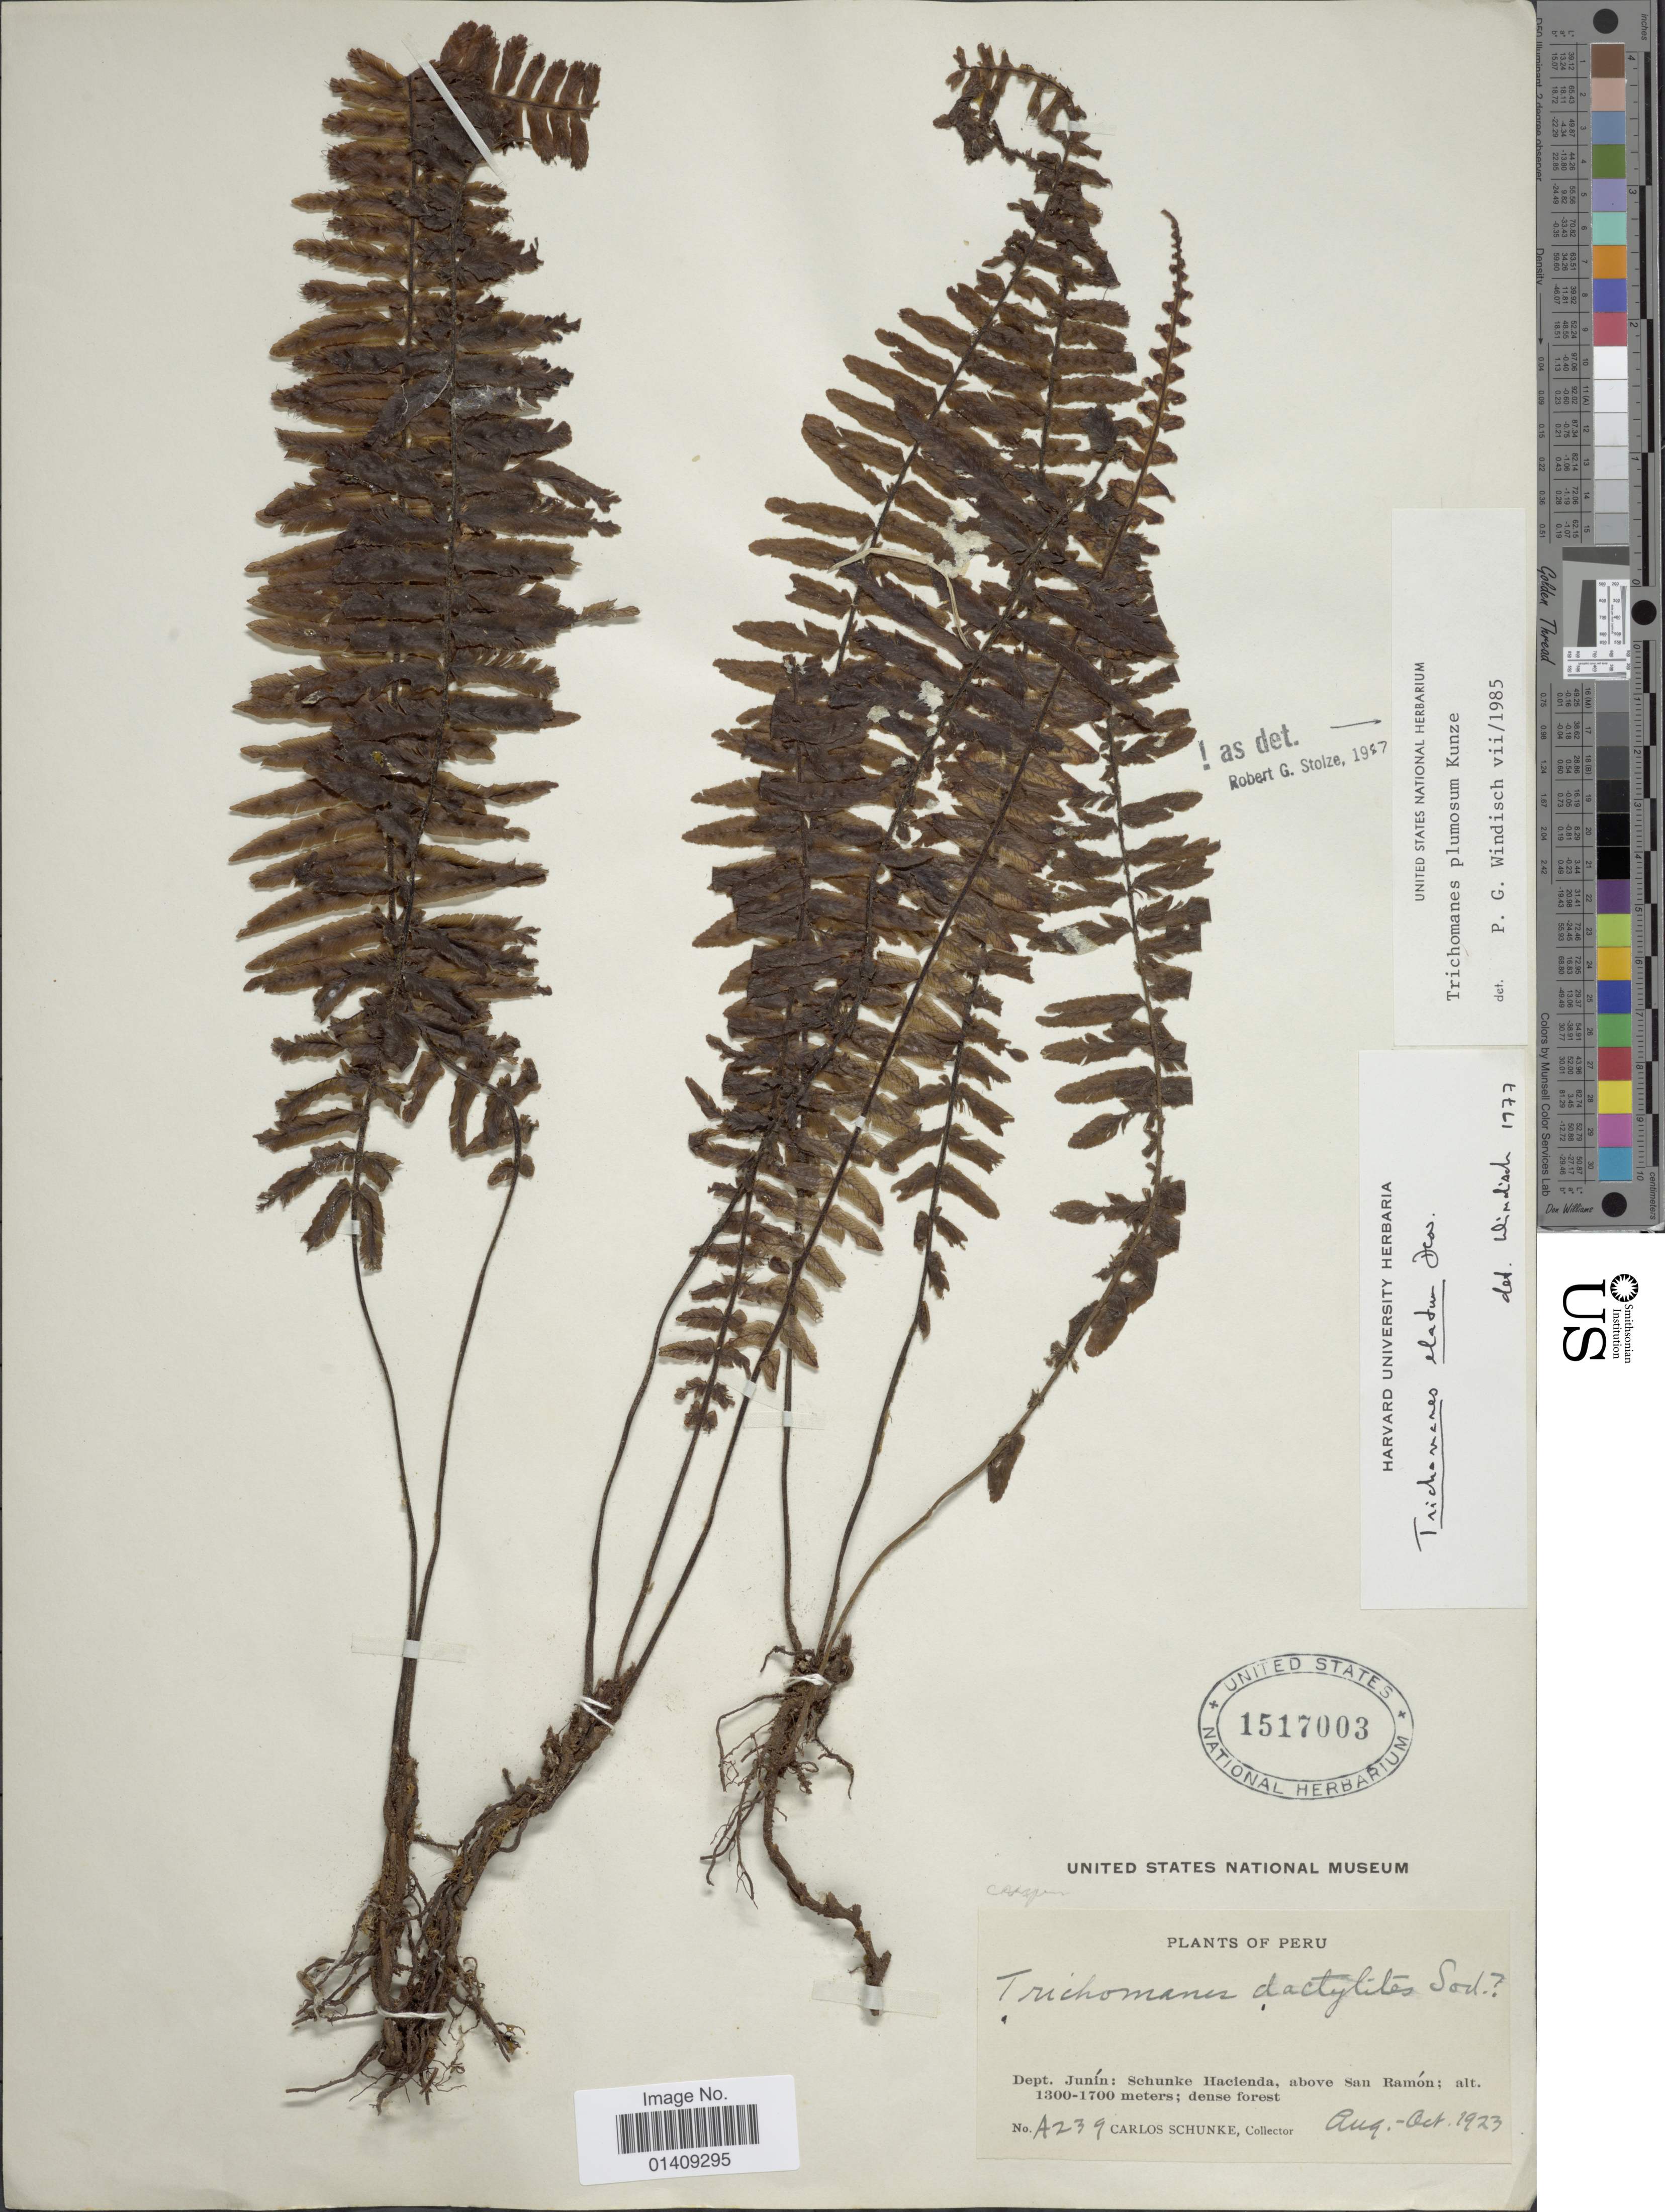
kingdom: Plantae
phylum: Tracheophyta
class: Polypodiopsida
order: Hymenophyllales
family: Hymenophyllaceae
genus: Trichomanes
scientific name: Trichomanes plumosum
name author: Kunze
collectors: C. Schunke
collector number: A239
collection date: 1923-08/1923-10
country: Peru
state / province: Junín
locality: Dept. Junín: Schunke Hacienda above San Ramón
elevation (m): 1300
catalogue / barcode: US 1517003